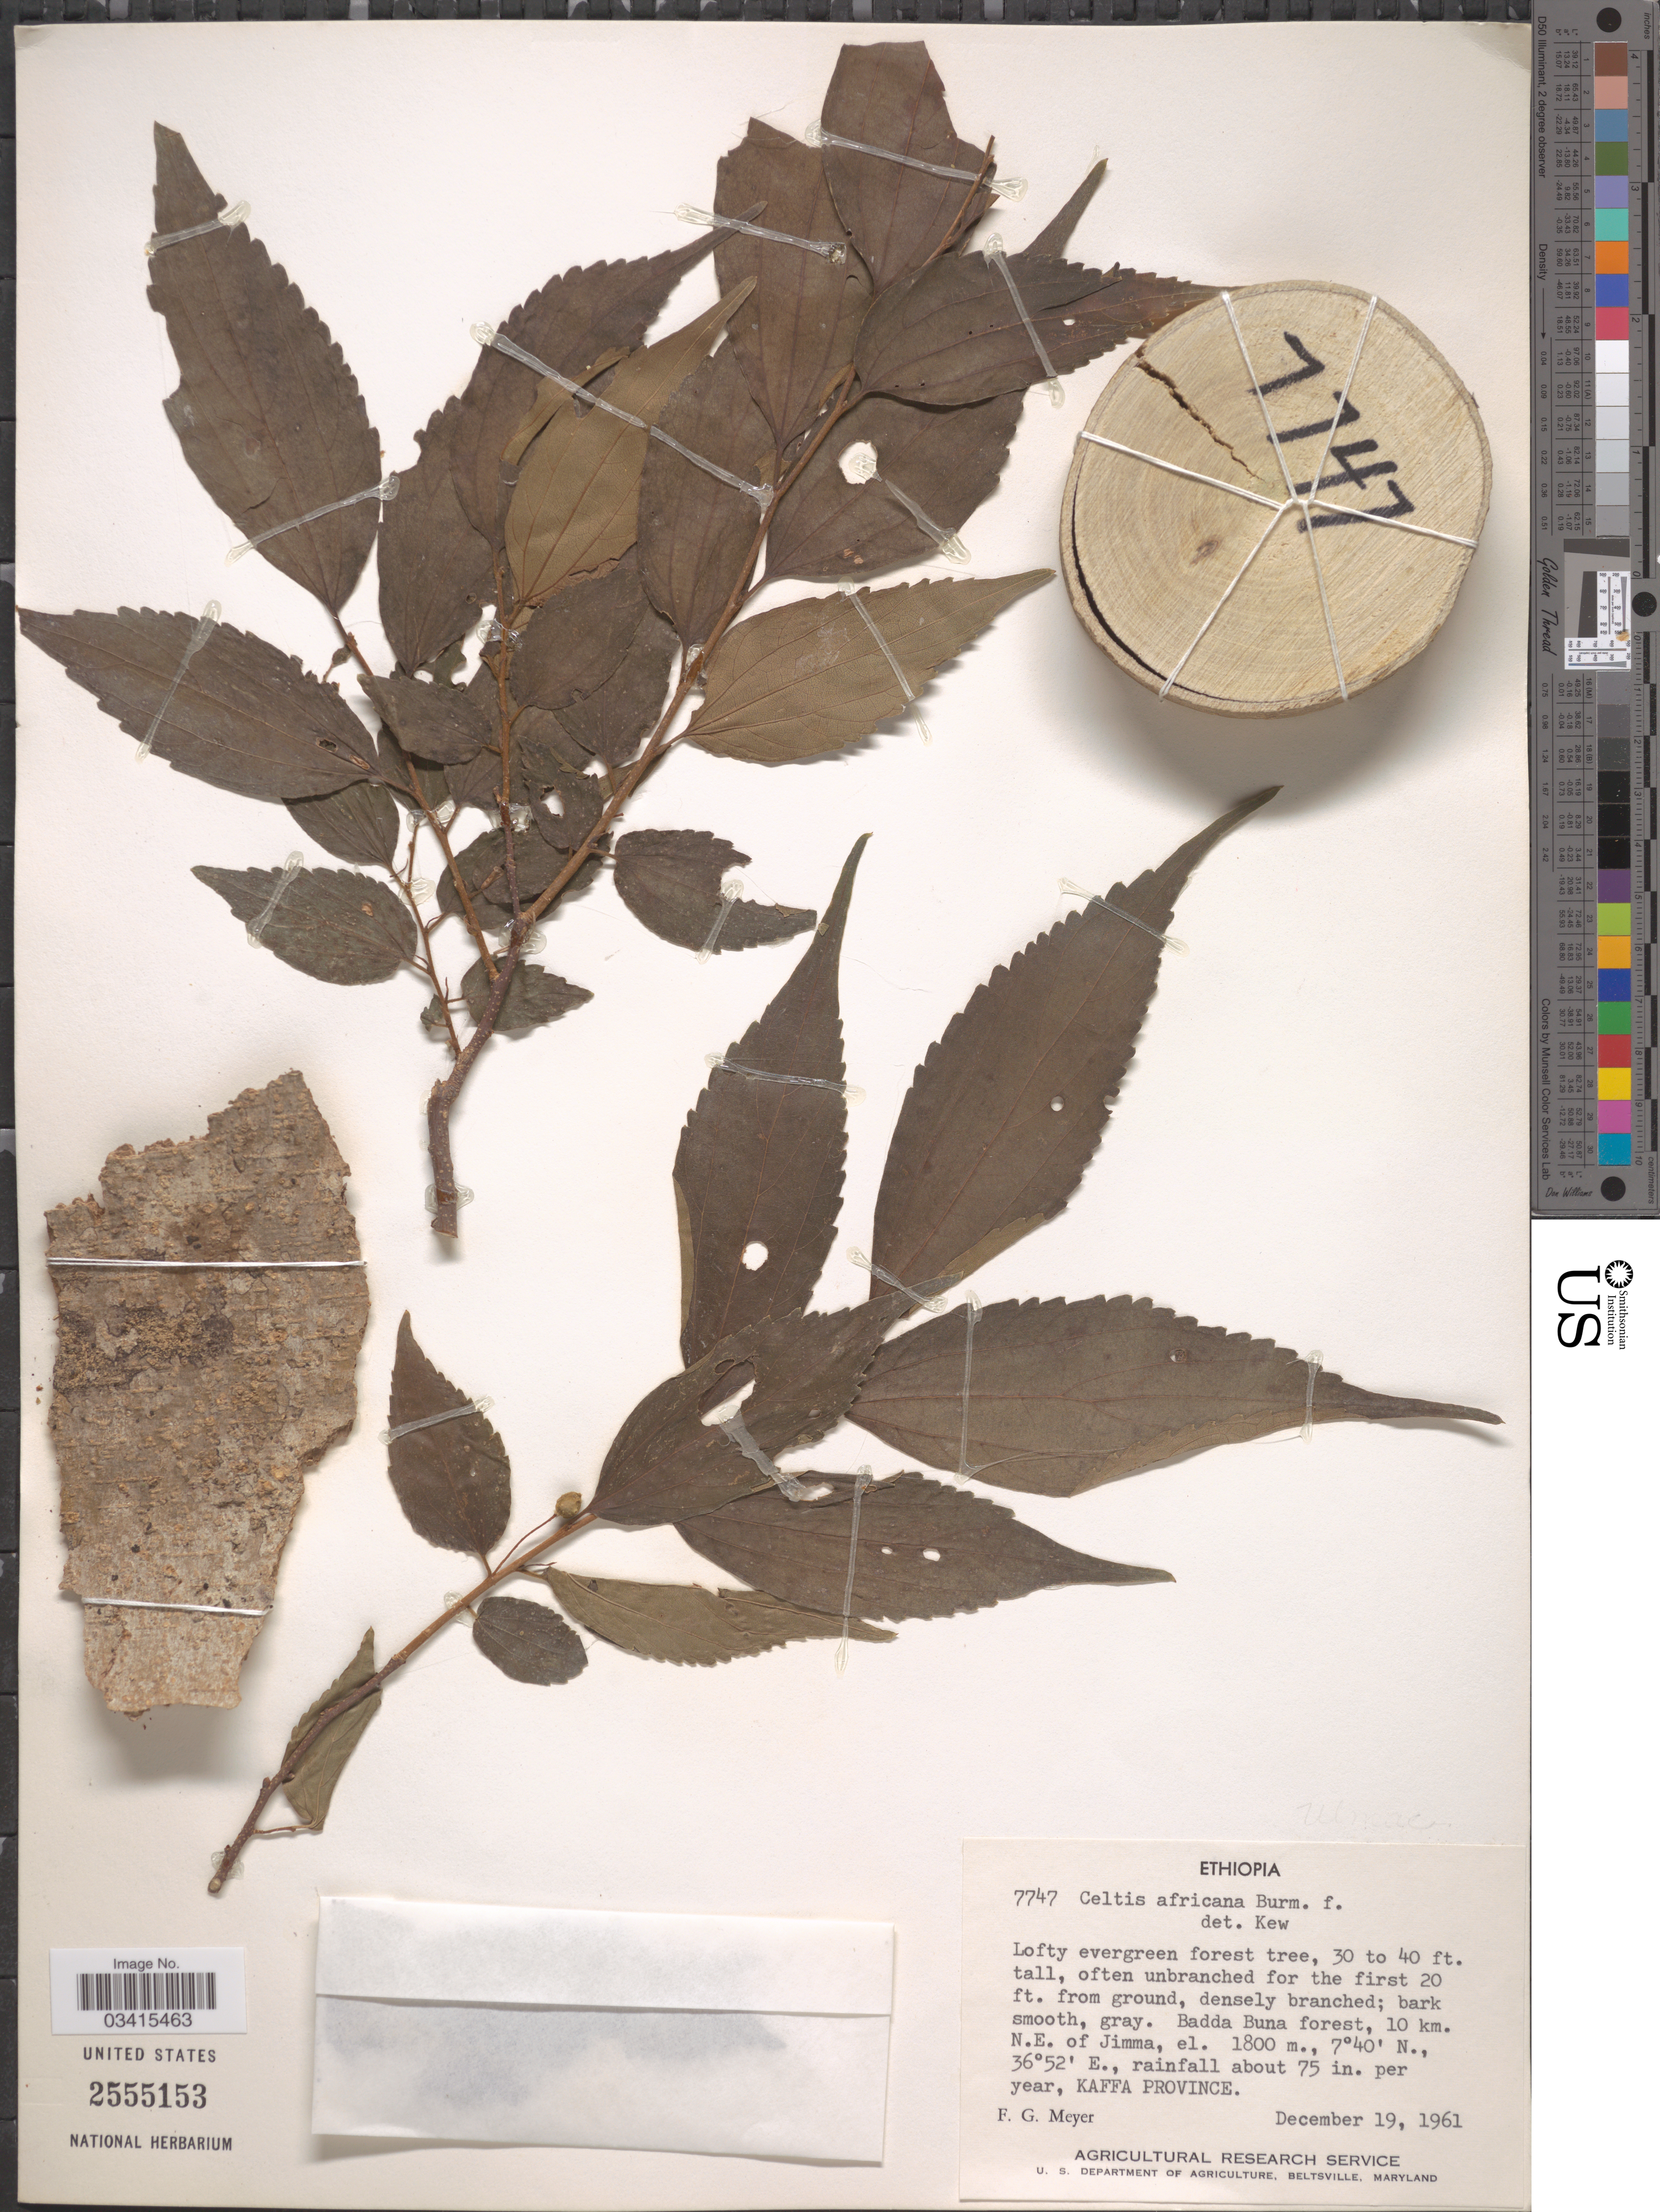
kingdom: Plantae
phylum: Tracheophyta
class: Magnoliopsida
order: Rosales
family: Cannabaceae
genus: Celtis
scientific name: Celtis africana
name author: Burm. f.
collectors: F. G. Meyer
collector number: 7747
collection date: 1961-12-19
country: Ethiopia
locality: Badda Buna forest, 10 km. N.E. of Jimma, Kaffa Province.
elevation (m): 1800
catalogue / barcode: US 2555153